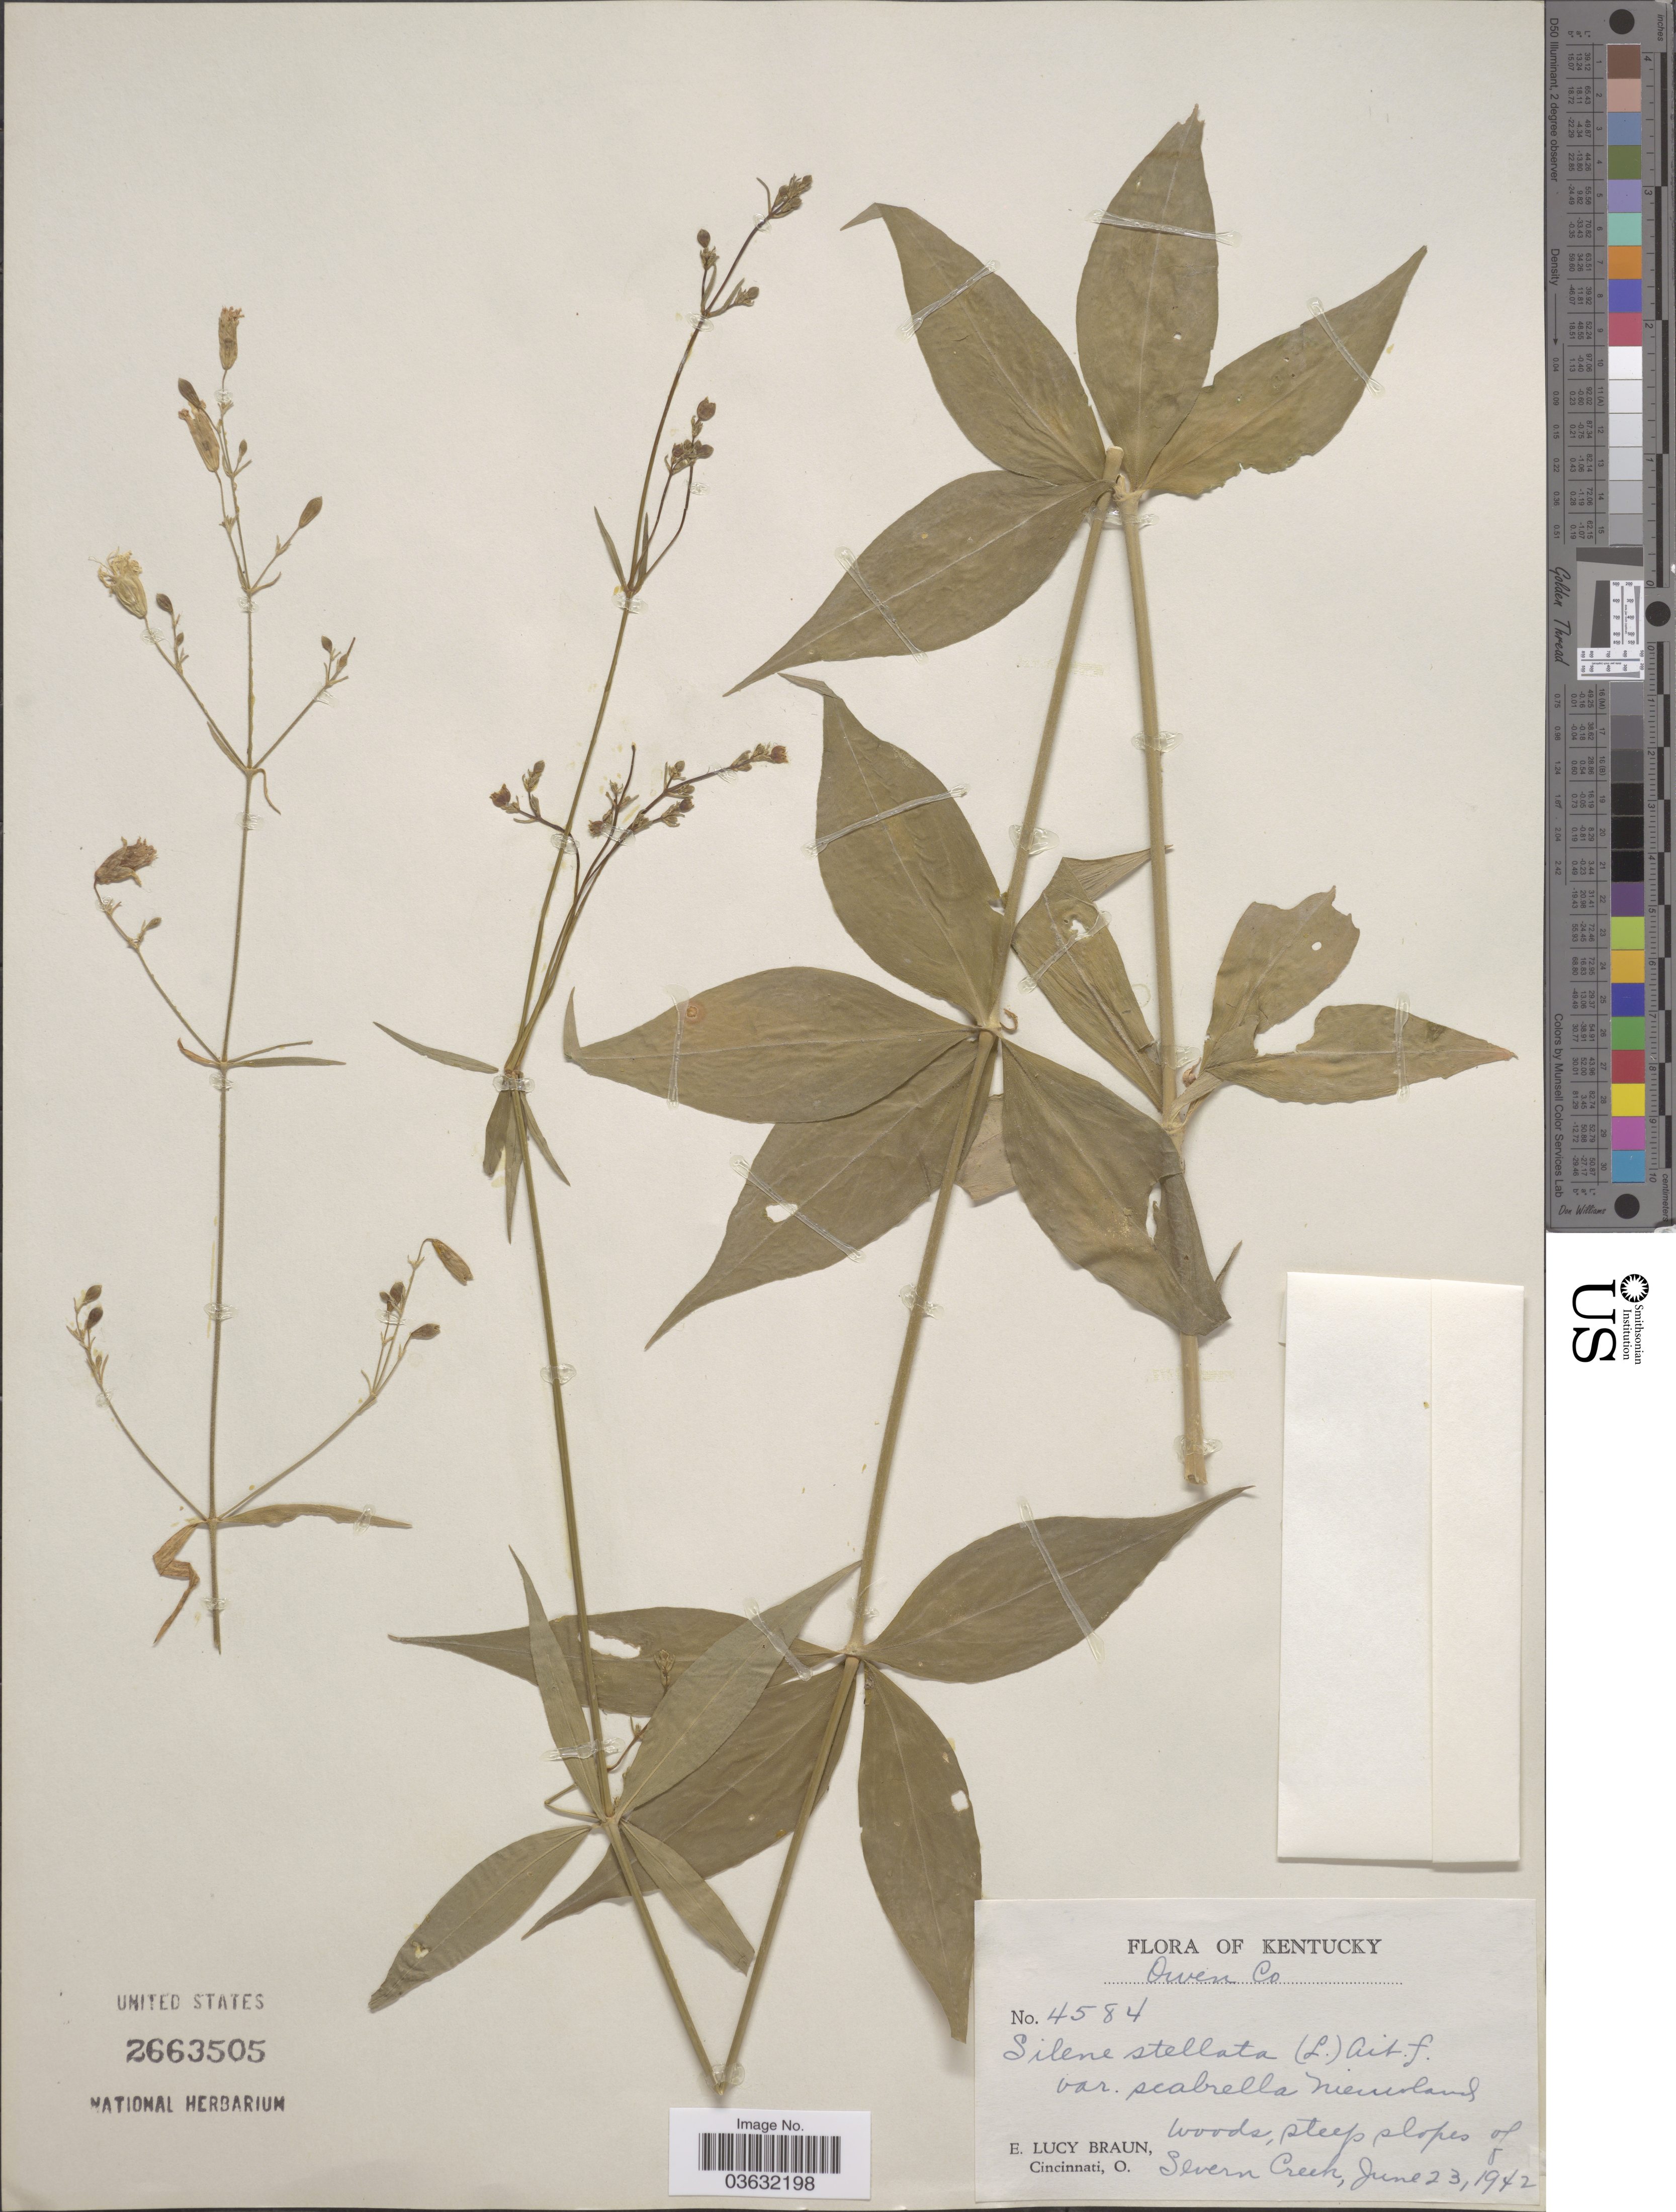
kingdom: Plantae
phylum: Tracheophyta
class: Magnoliopsida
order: Caryophyllales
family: Caryophyllaceae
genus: Silene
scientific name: Silene stellata var. scabrella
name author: (Nieuwl.) E.J. Palmer & Steyerm.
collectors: E. L. Braun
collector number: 4584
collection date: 1942-06-23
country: United States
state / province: Kentucky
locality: Owen Co. Steep slopes of Severn Creek.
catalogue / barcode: US 2663505